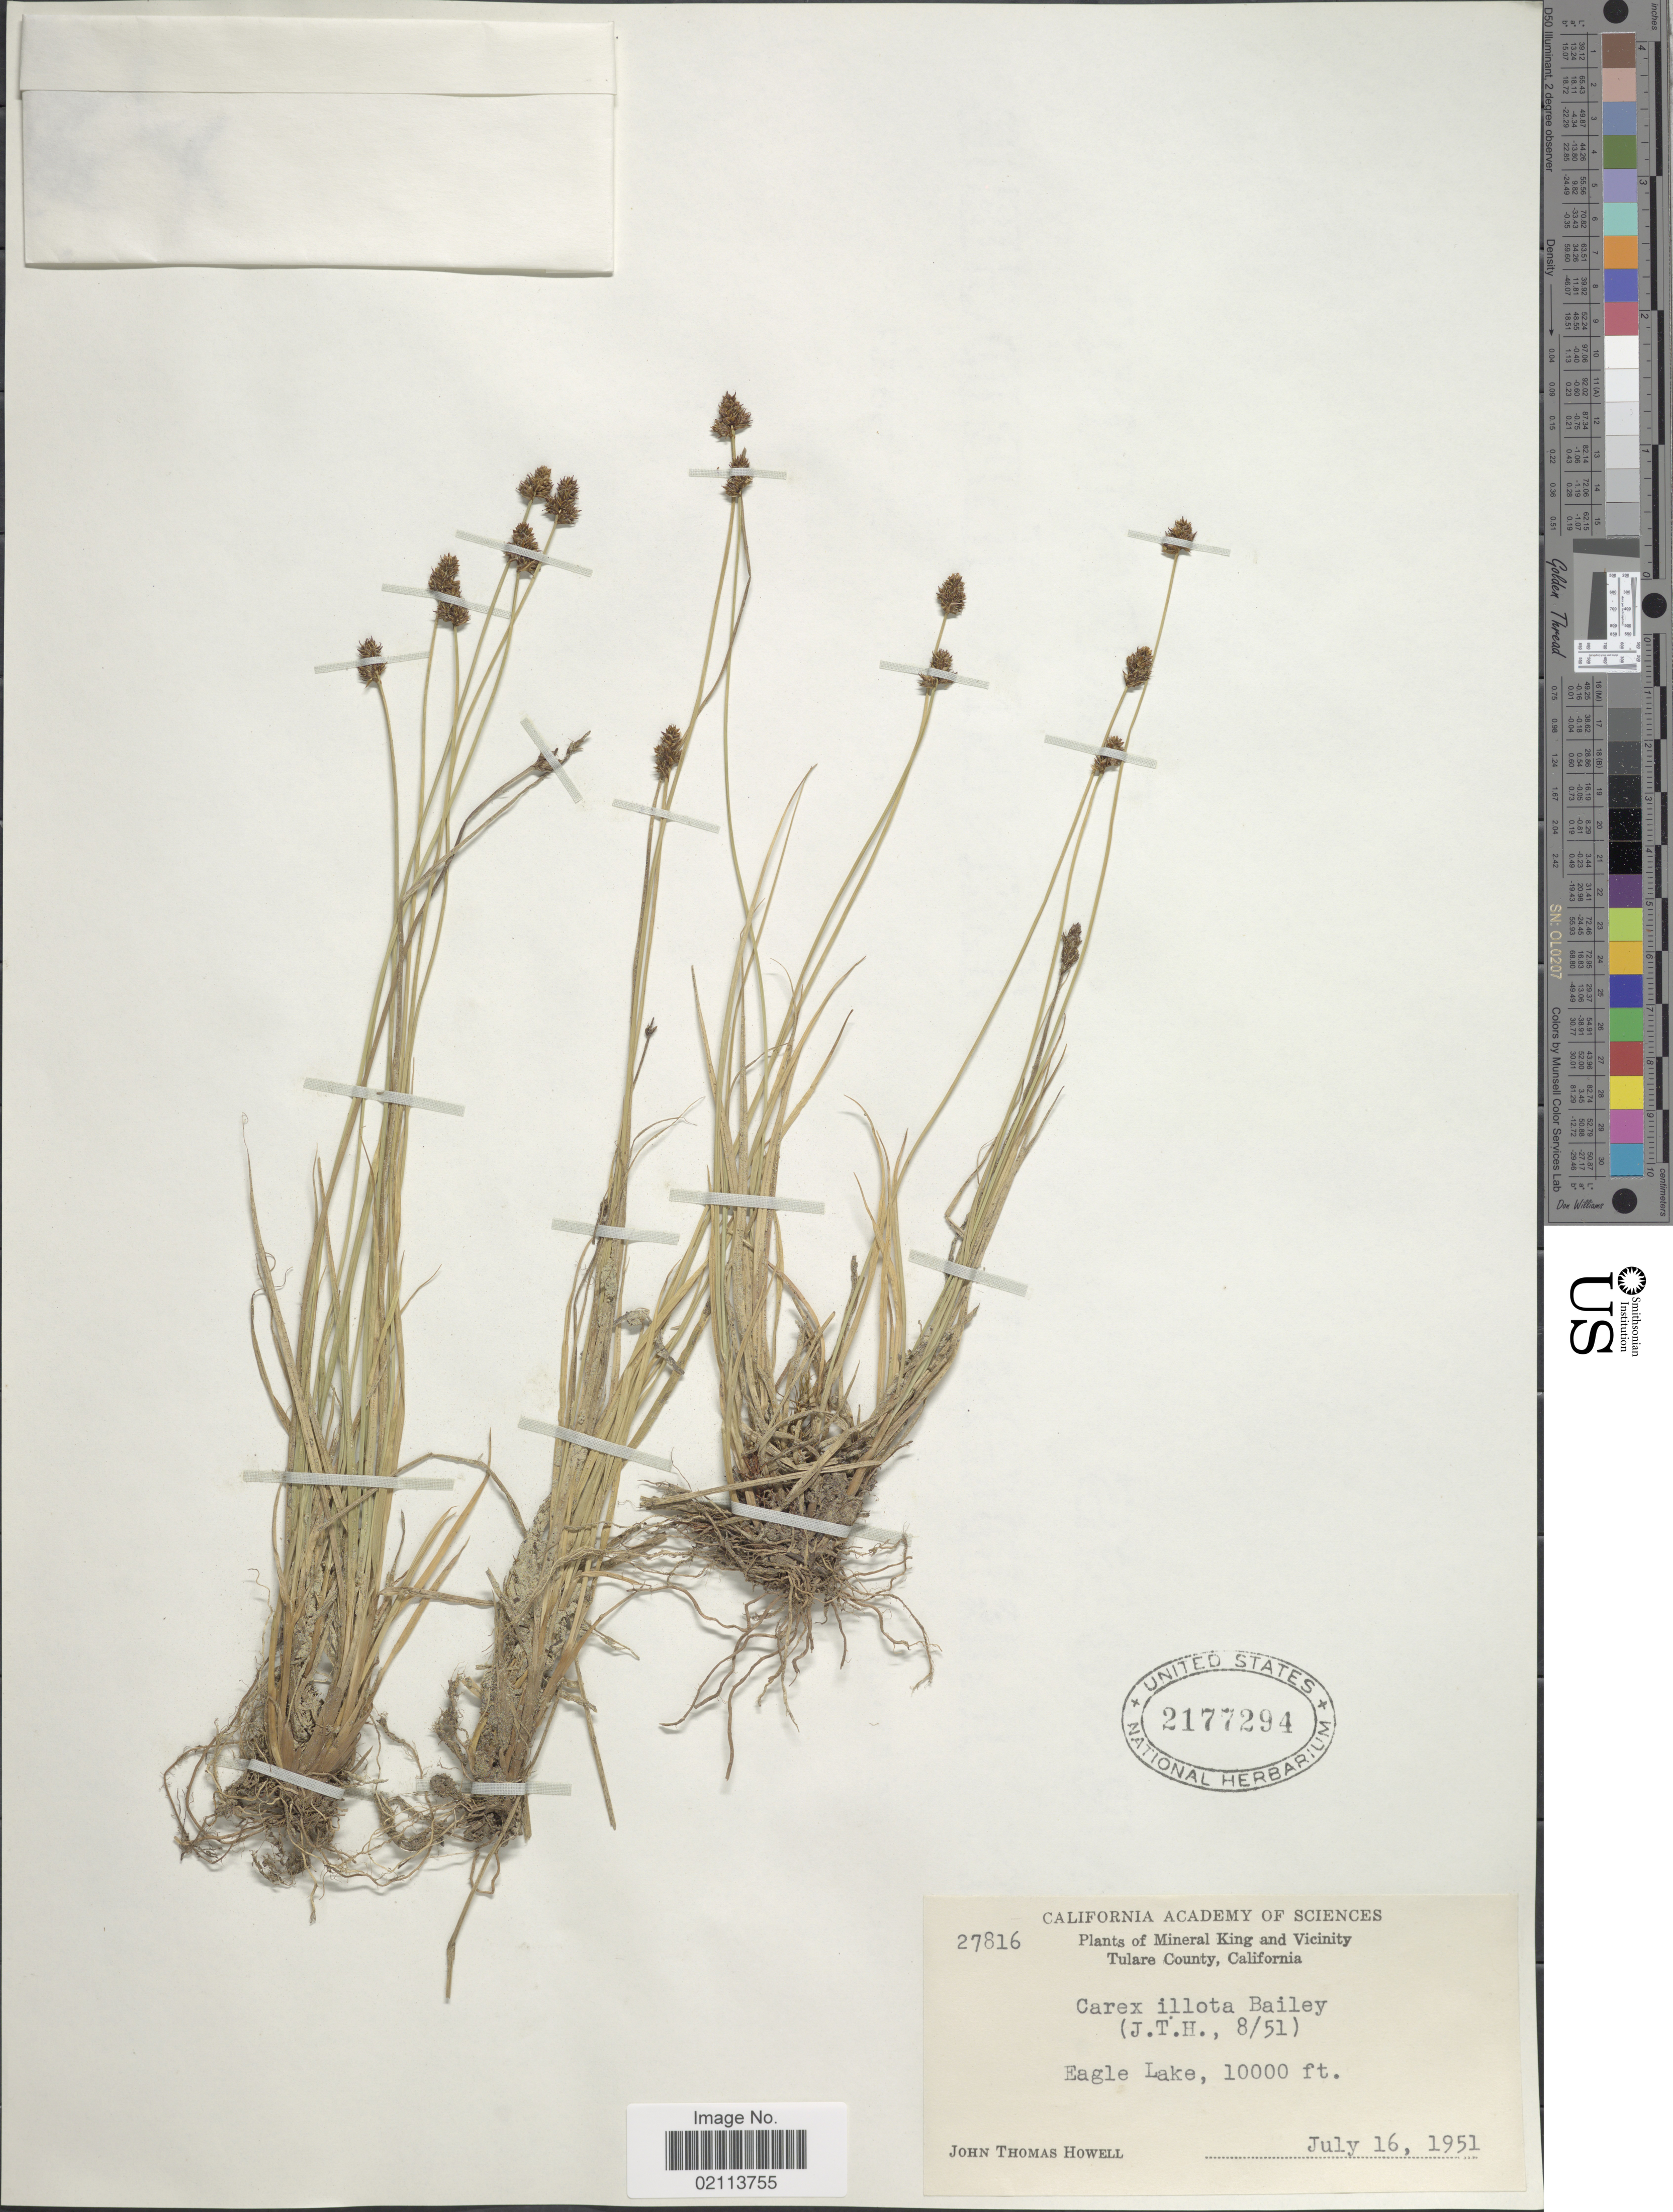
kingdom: Plantae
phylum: Tracheophyta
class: Liliopsida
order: Poales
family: Cyperaceae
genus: Carex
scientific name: Carex illota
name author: L.H. Bailey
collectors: J. T. Howell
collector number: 27816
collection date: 1951-07-16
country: United States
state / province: California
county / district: Tulare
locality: Mineral King and Vicinity, Tulare County, California, Eagle Lake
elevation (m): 3048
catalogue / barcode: US 2177294